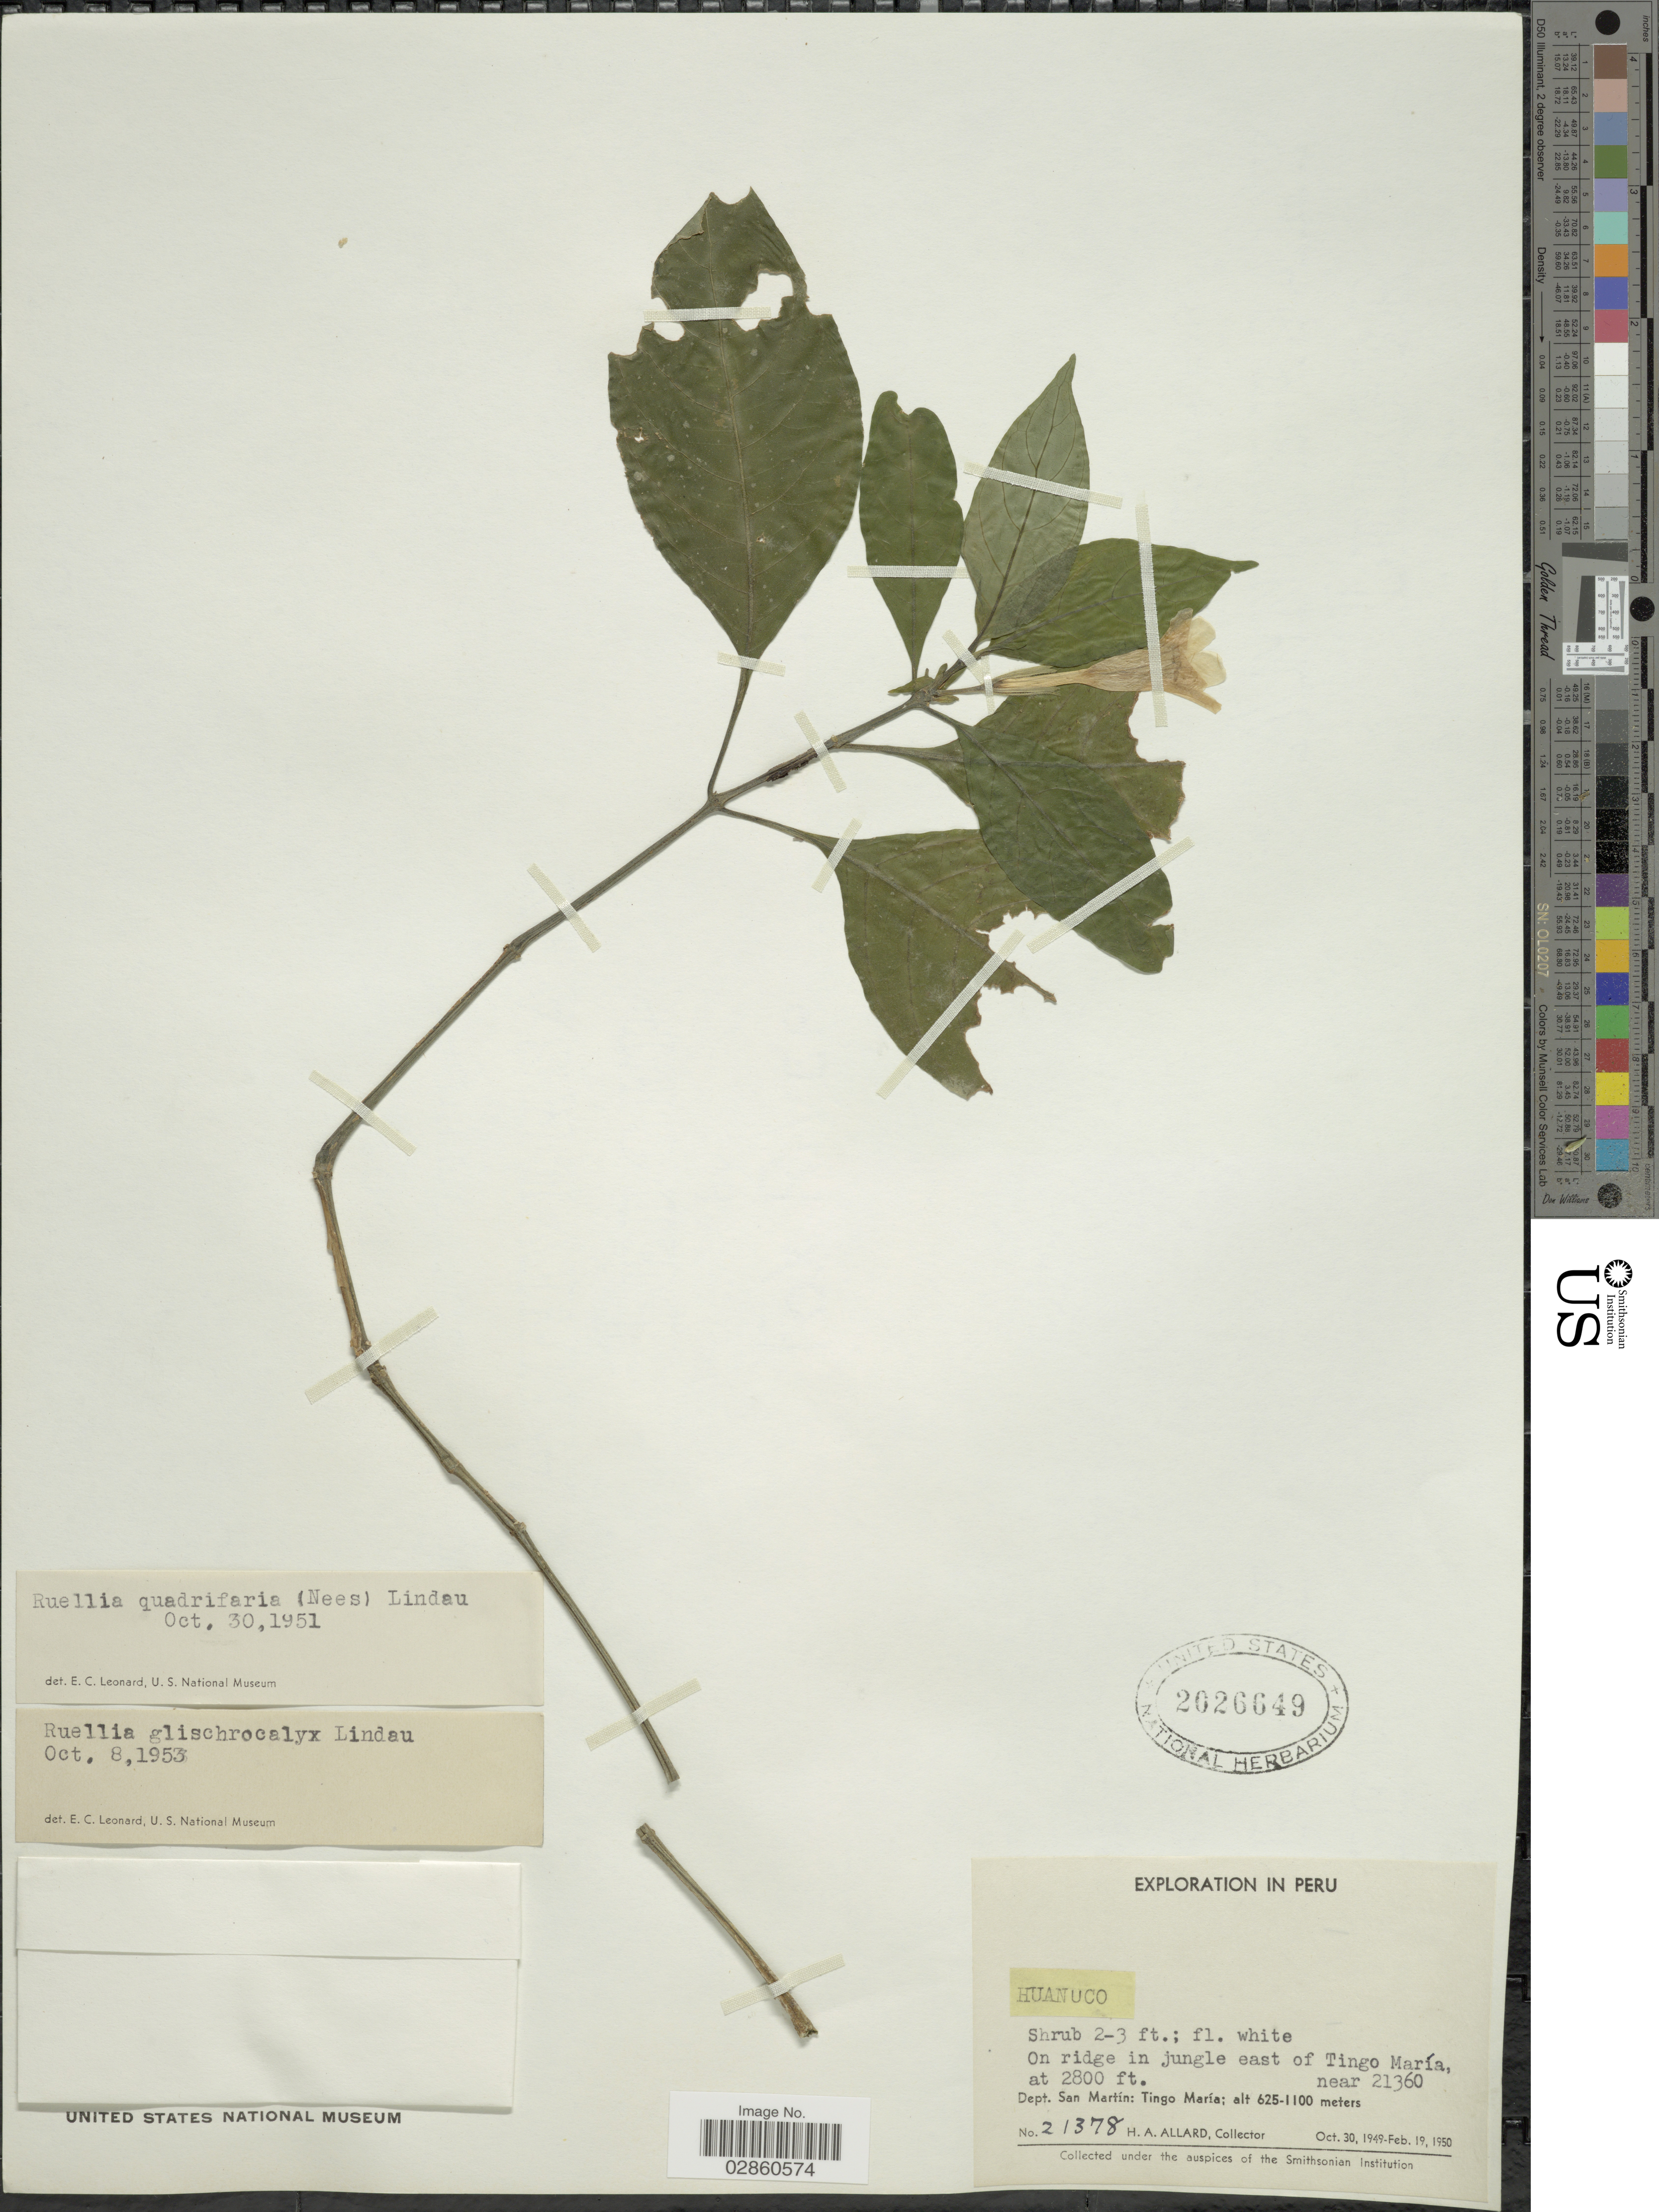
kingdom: Plantae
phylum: Tracheophyta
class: Magnoliopsida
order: Lamiales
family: Acanthaceae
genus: Ruellia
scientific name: Ruellia glischrocalyx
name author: Lindau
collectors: H. A. Allard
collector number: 21378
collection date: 1949-10-30/1950-02-19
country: Peru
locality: Huanuco. On ridge in jungle east of Tingo María near 21360. Dept. San Martín: Tingo María.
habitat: on ridge in jungle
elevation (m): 853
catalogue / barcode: US 2026649